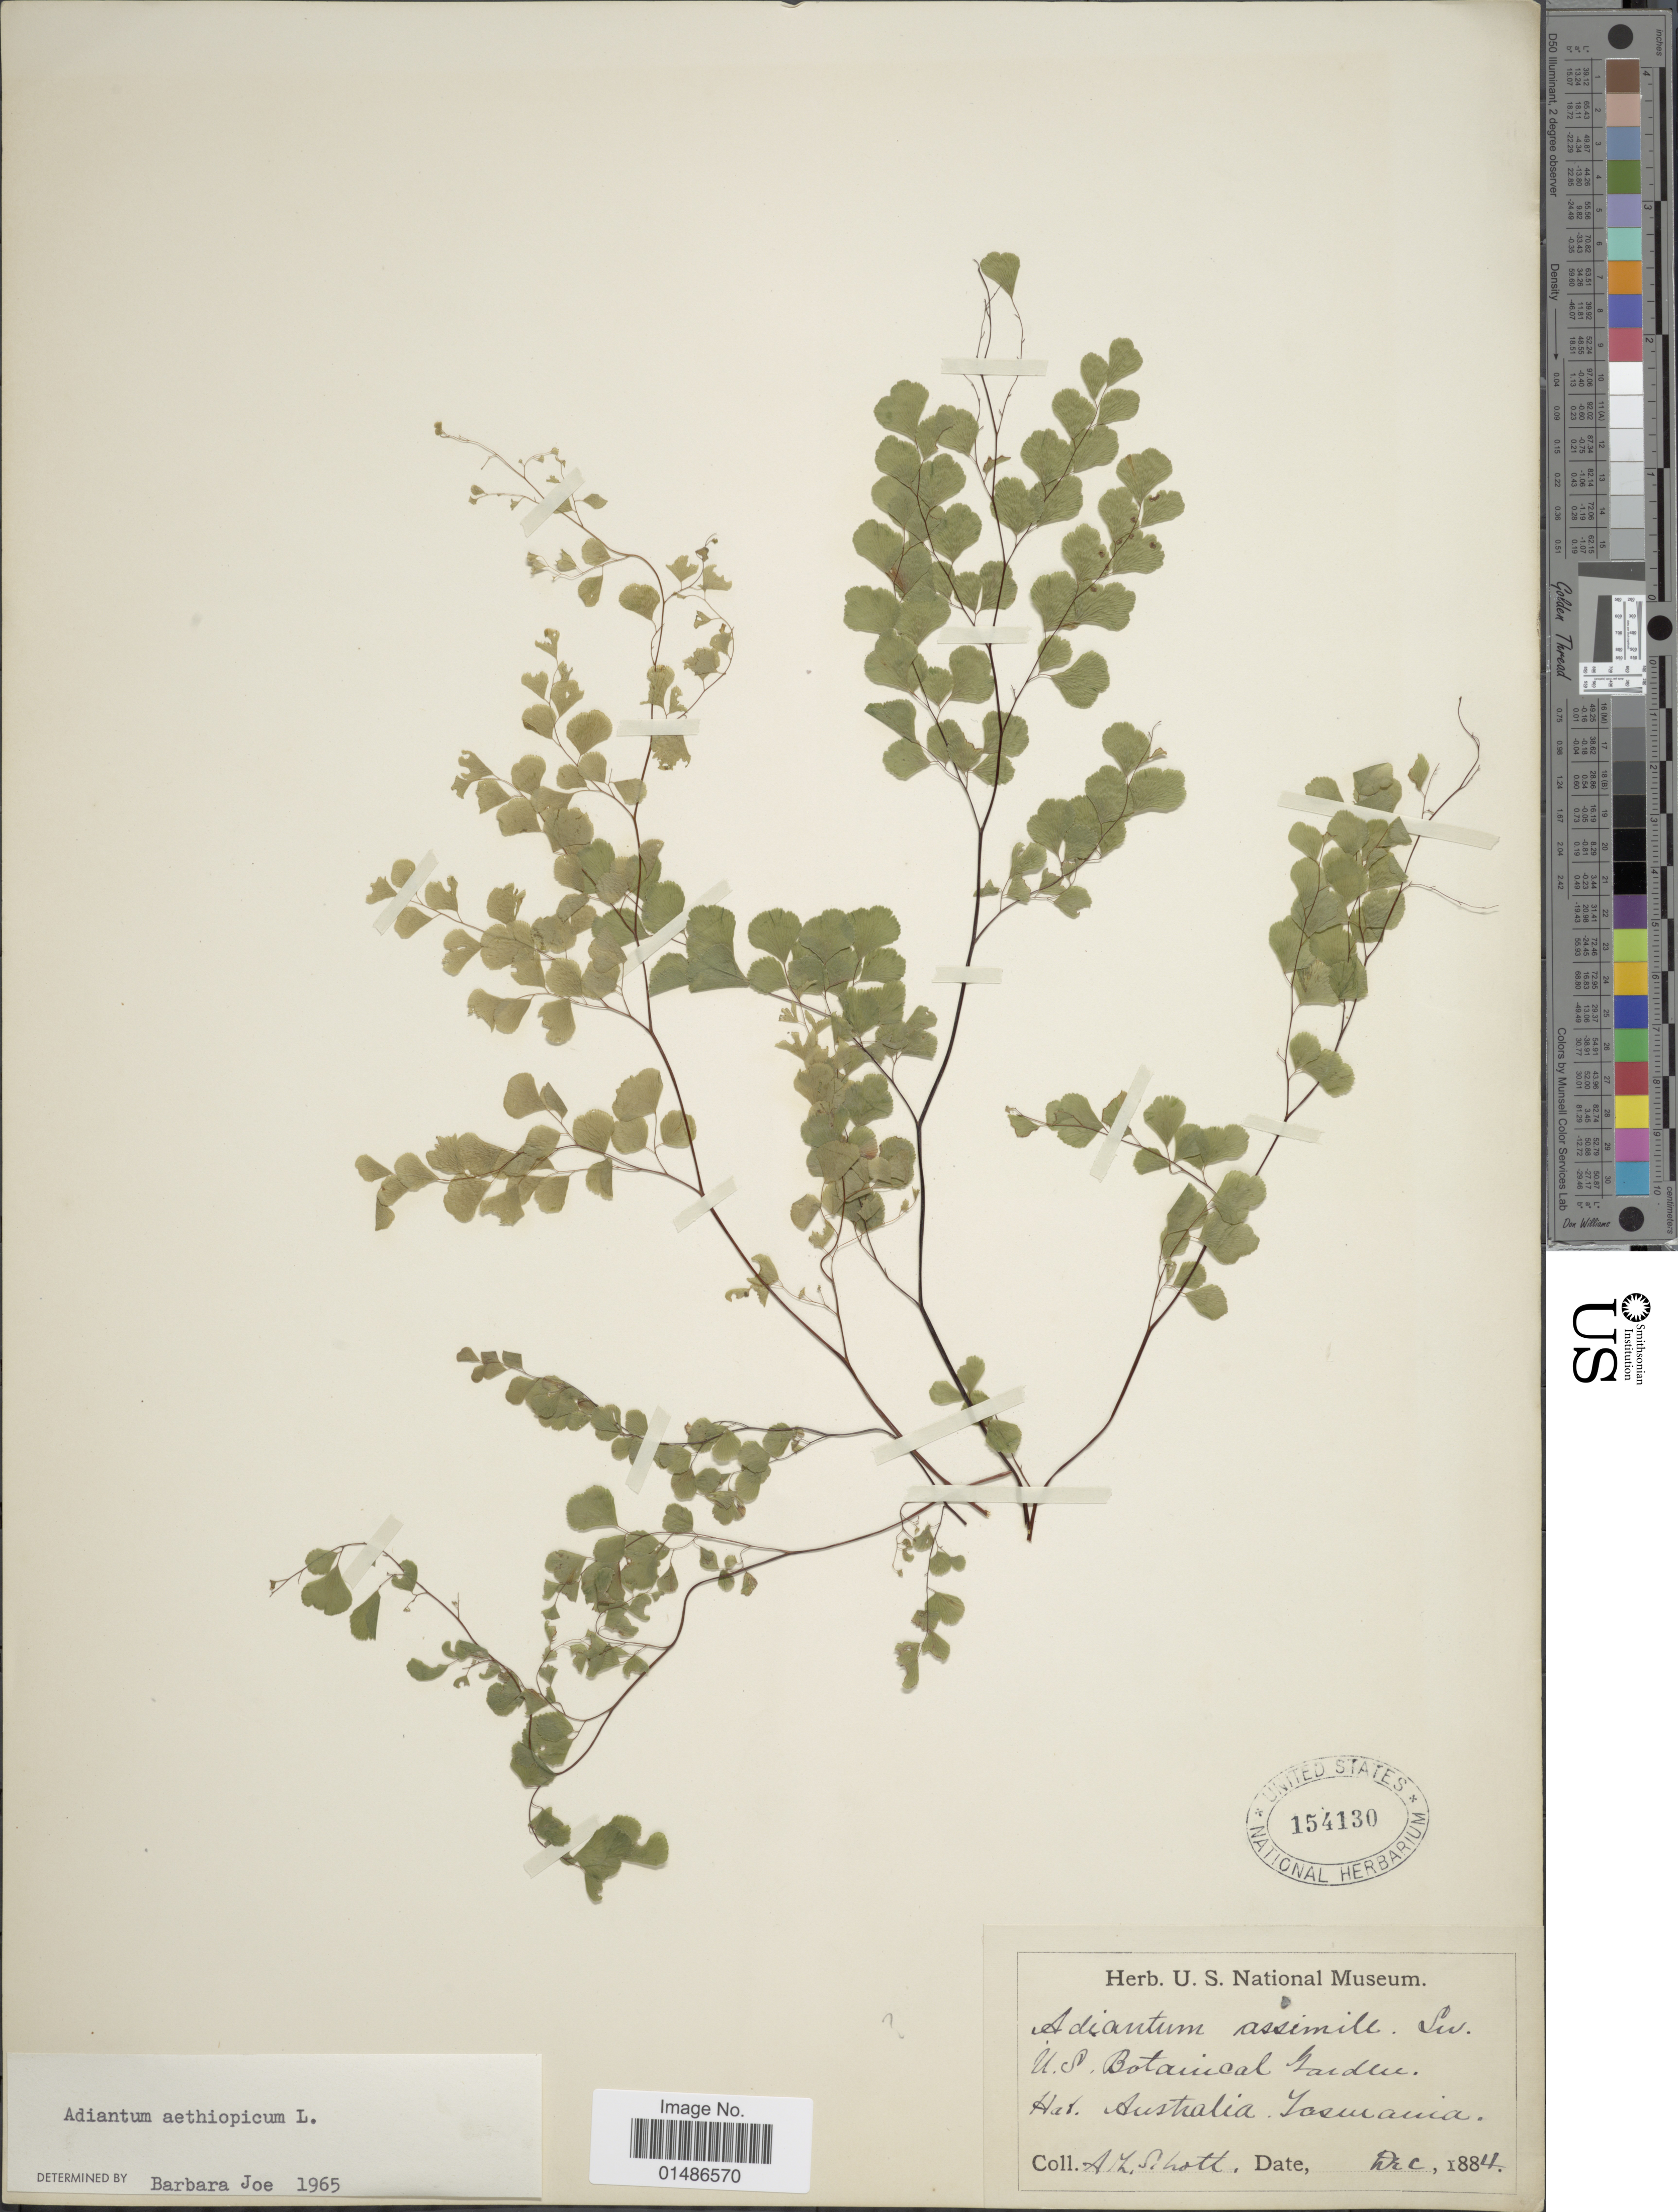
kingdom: Plantae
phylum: Tracheophyta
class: Polypodiopsida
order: Polypodiales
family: Pteridaceae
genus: Adiantum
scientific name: Adiantum aethiopicum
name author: L.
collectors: A. L. Schott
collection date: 1884-12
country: United States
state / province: District of Columbia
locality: U.S. Botanical Garden, Hab. Australia, Tasmania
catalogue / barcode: US 154130